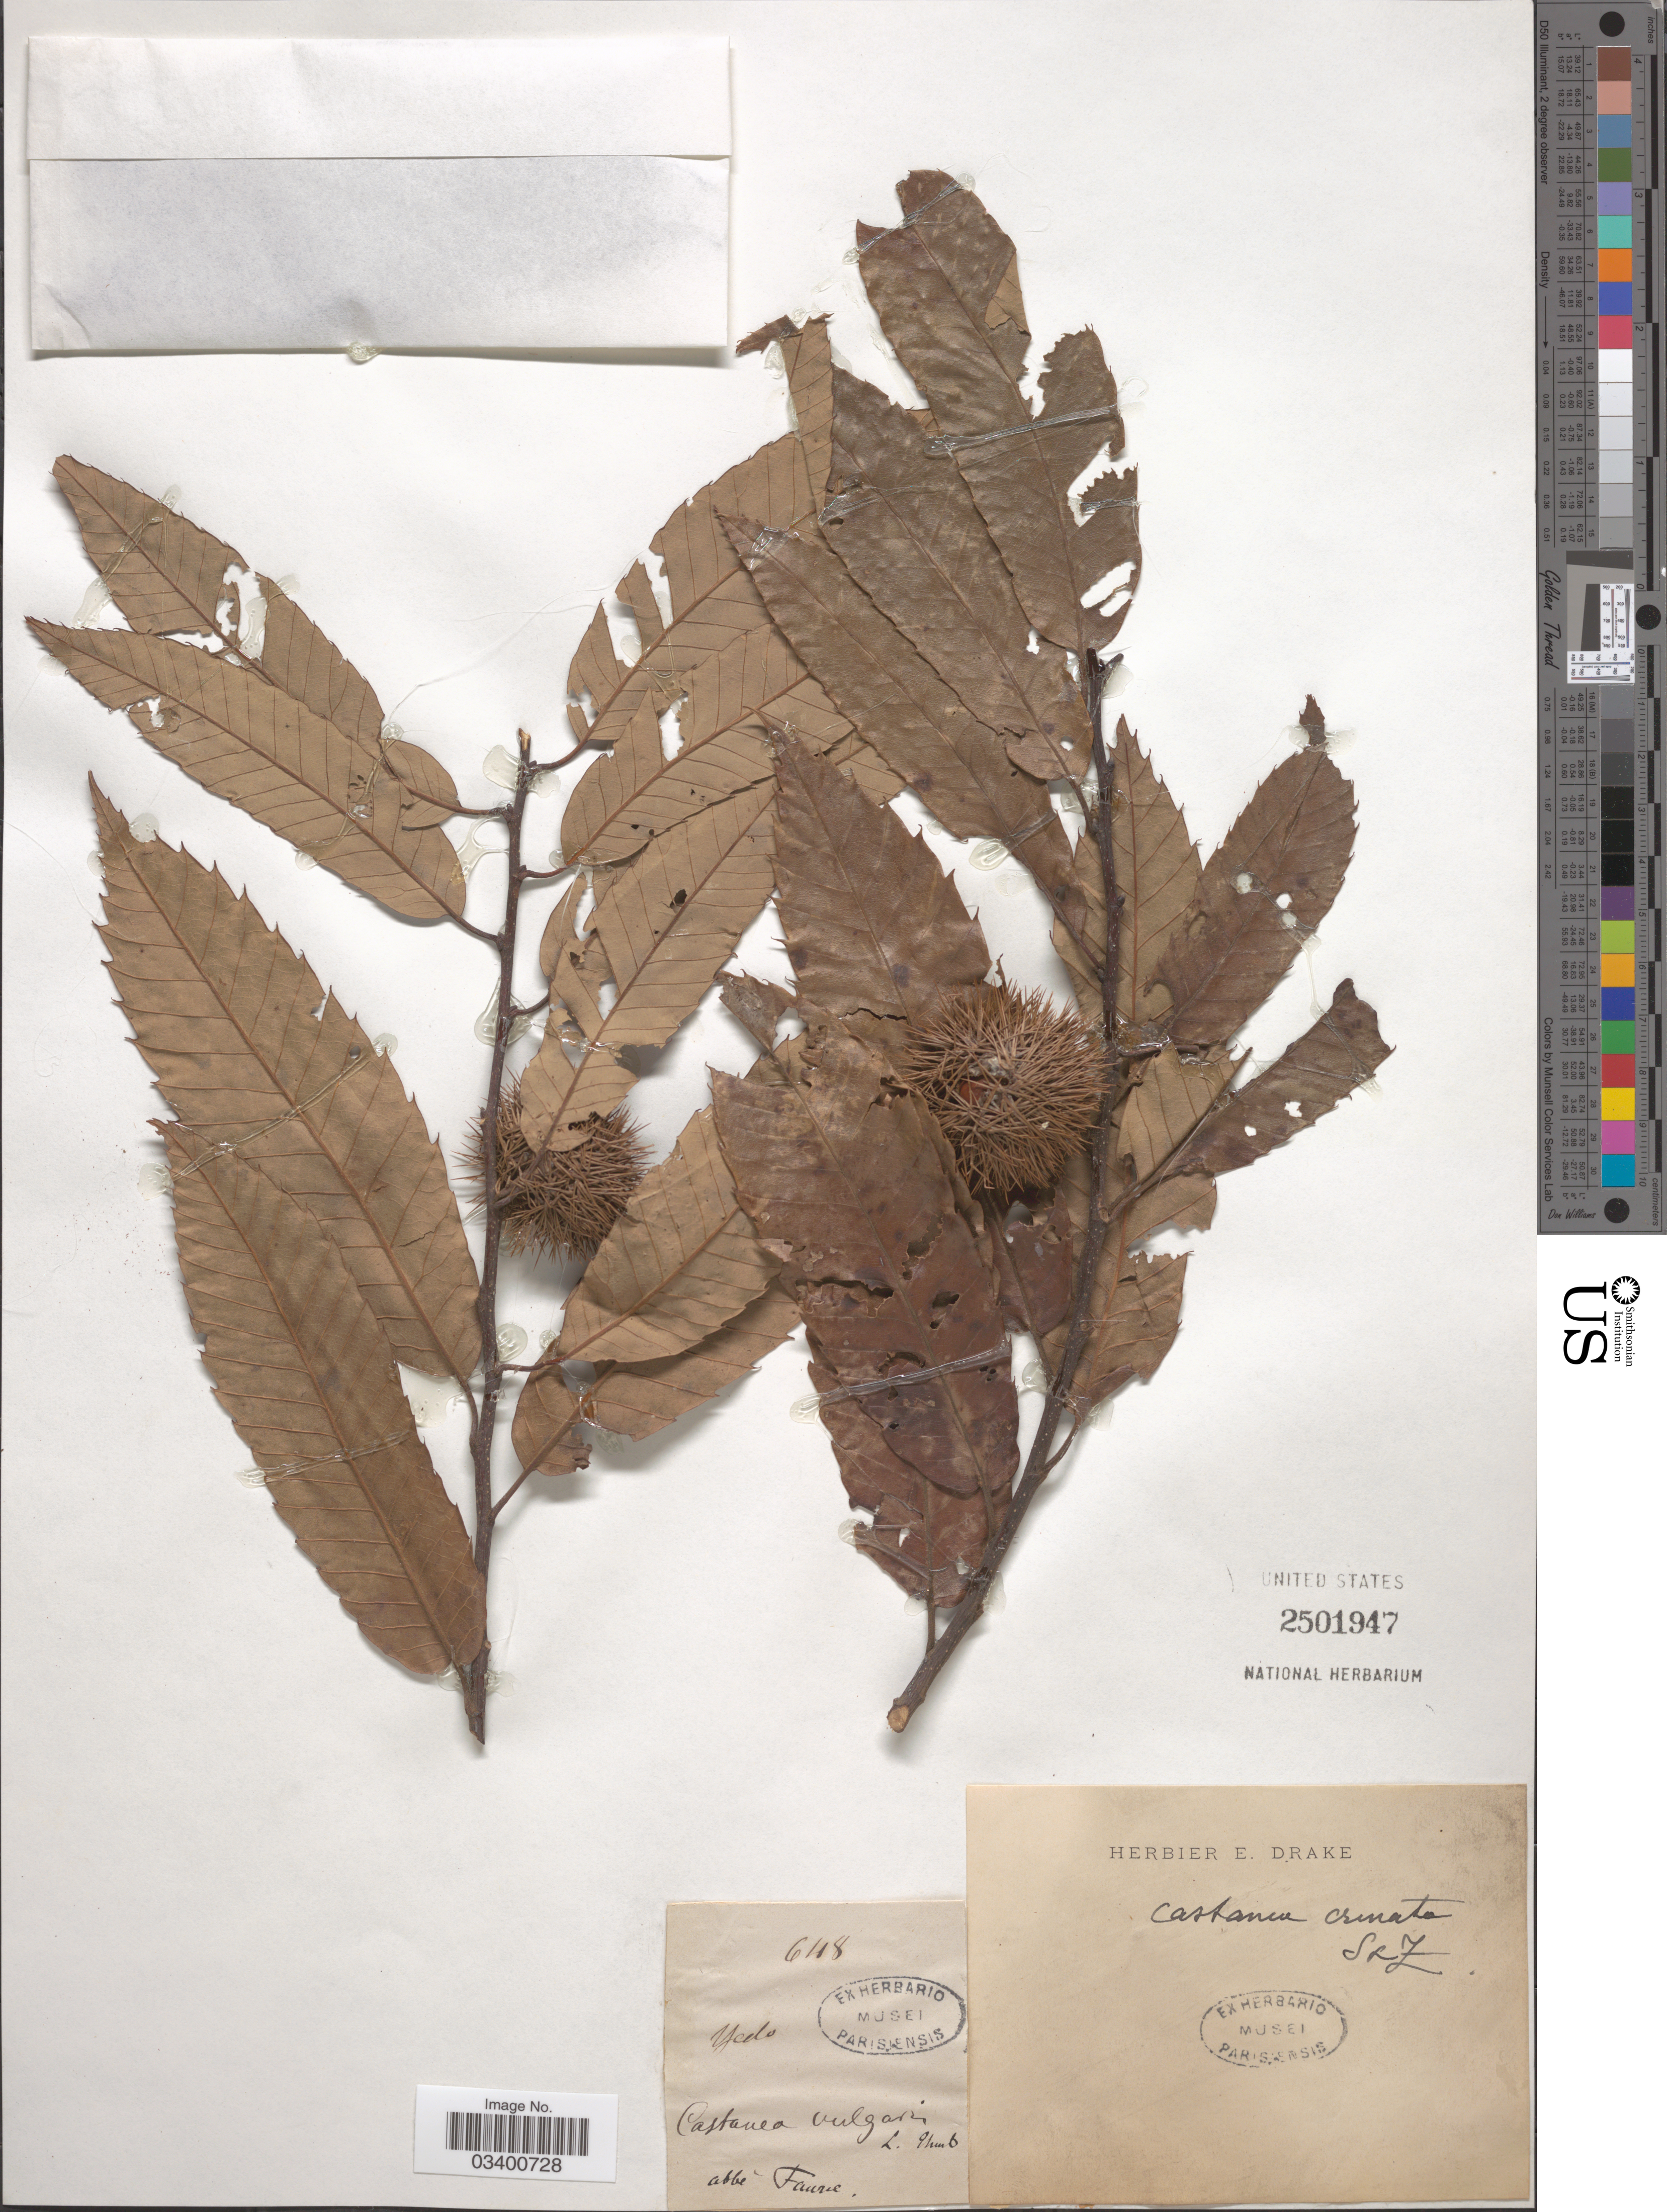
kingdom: Plantae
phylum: Tracheophyta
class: Magnoliopsida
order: Fagales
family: Fagaceae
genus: Castanea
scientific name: Castanea crenata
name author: Siebold & Zucc.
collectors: A. Faurie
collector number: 648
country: Japan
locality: Yedo.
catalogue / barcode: US 2501947